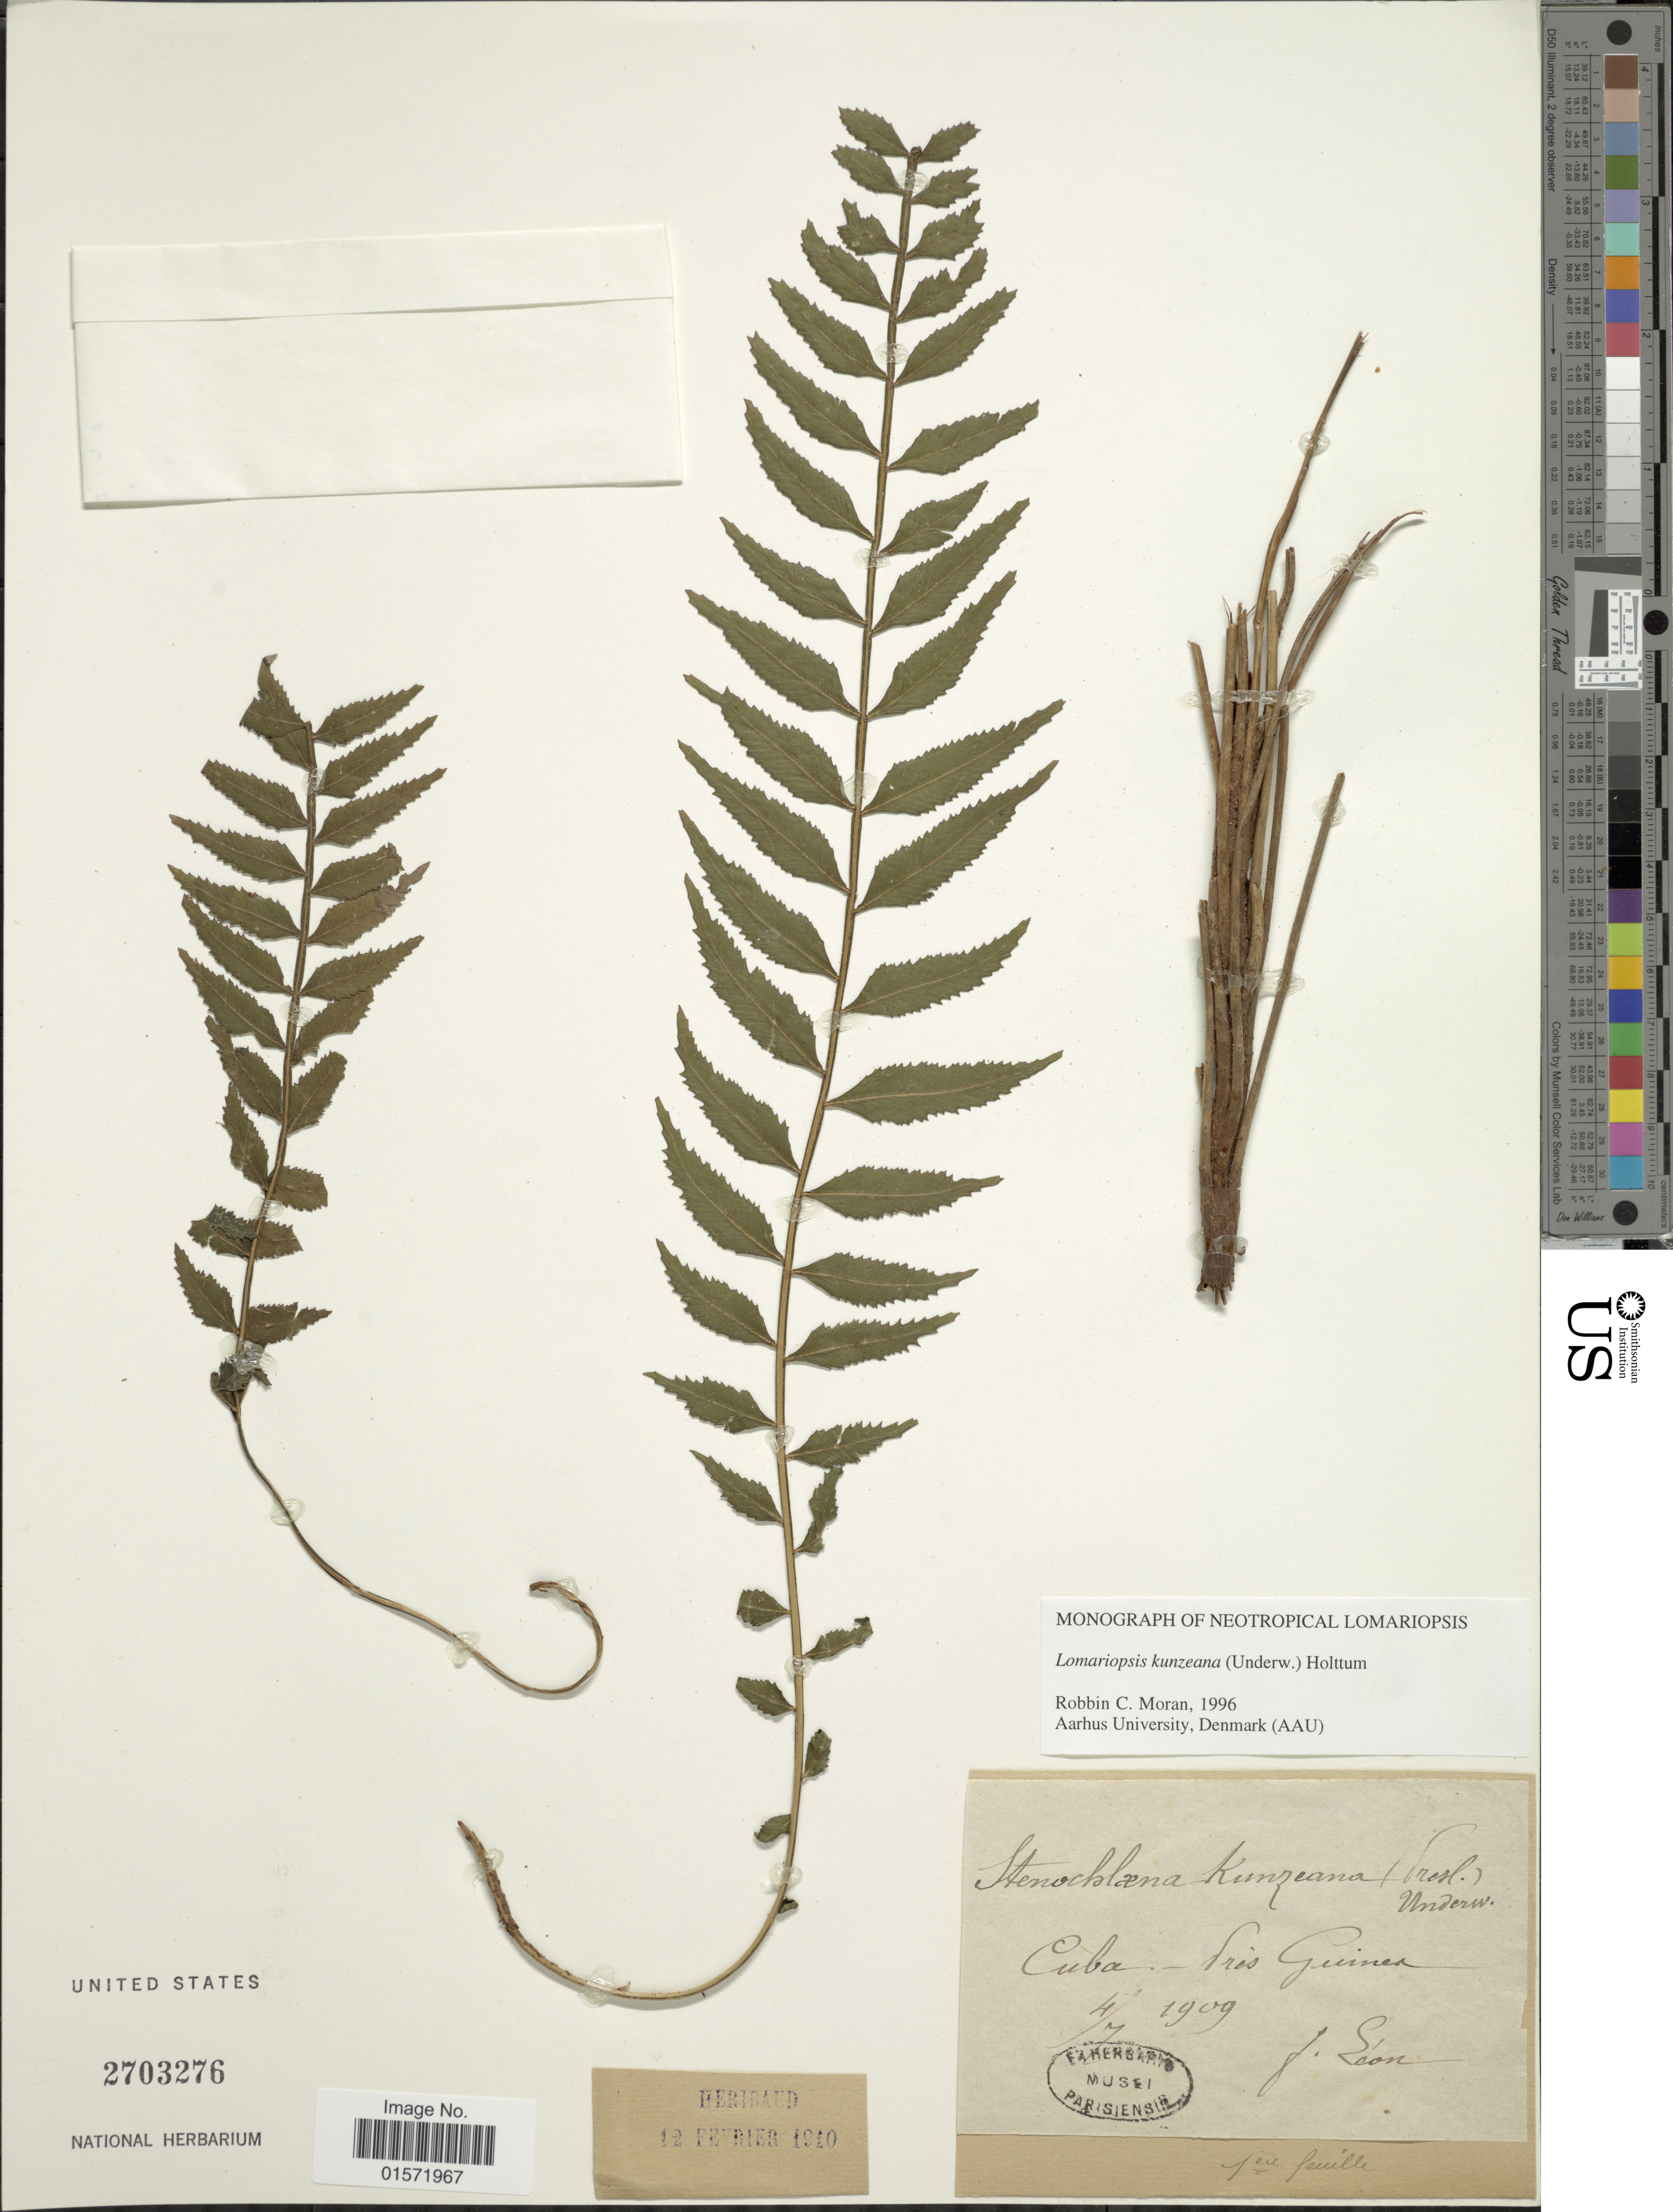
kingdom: Plantae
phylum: Tracheophyta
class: Polypodiopsida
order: Polypodiales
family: Lomariopsidaceae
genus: Lomariopsis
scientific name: Lomariopsis kunzeana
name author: (Underw.) Holttum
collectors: F. Leon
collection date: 1909-07-04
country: Cuba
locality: Prés Guinea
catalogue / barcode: US 2703276